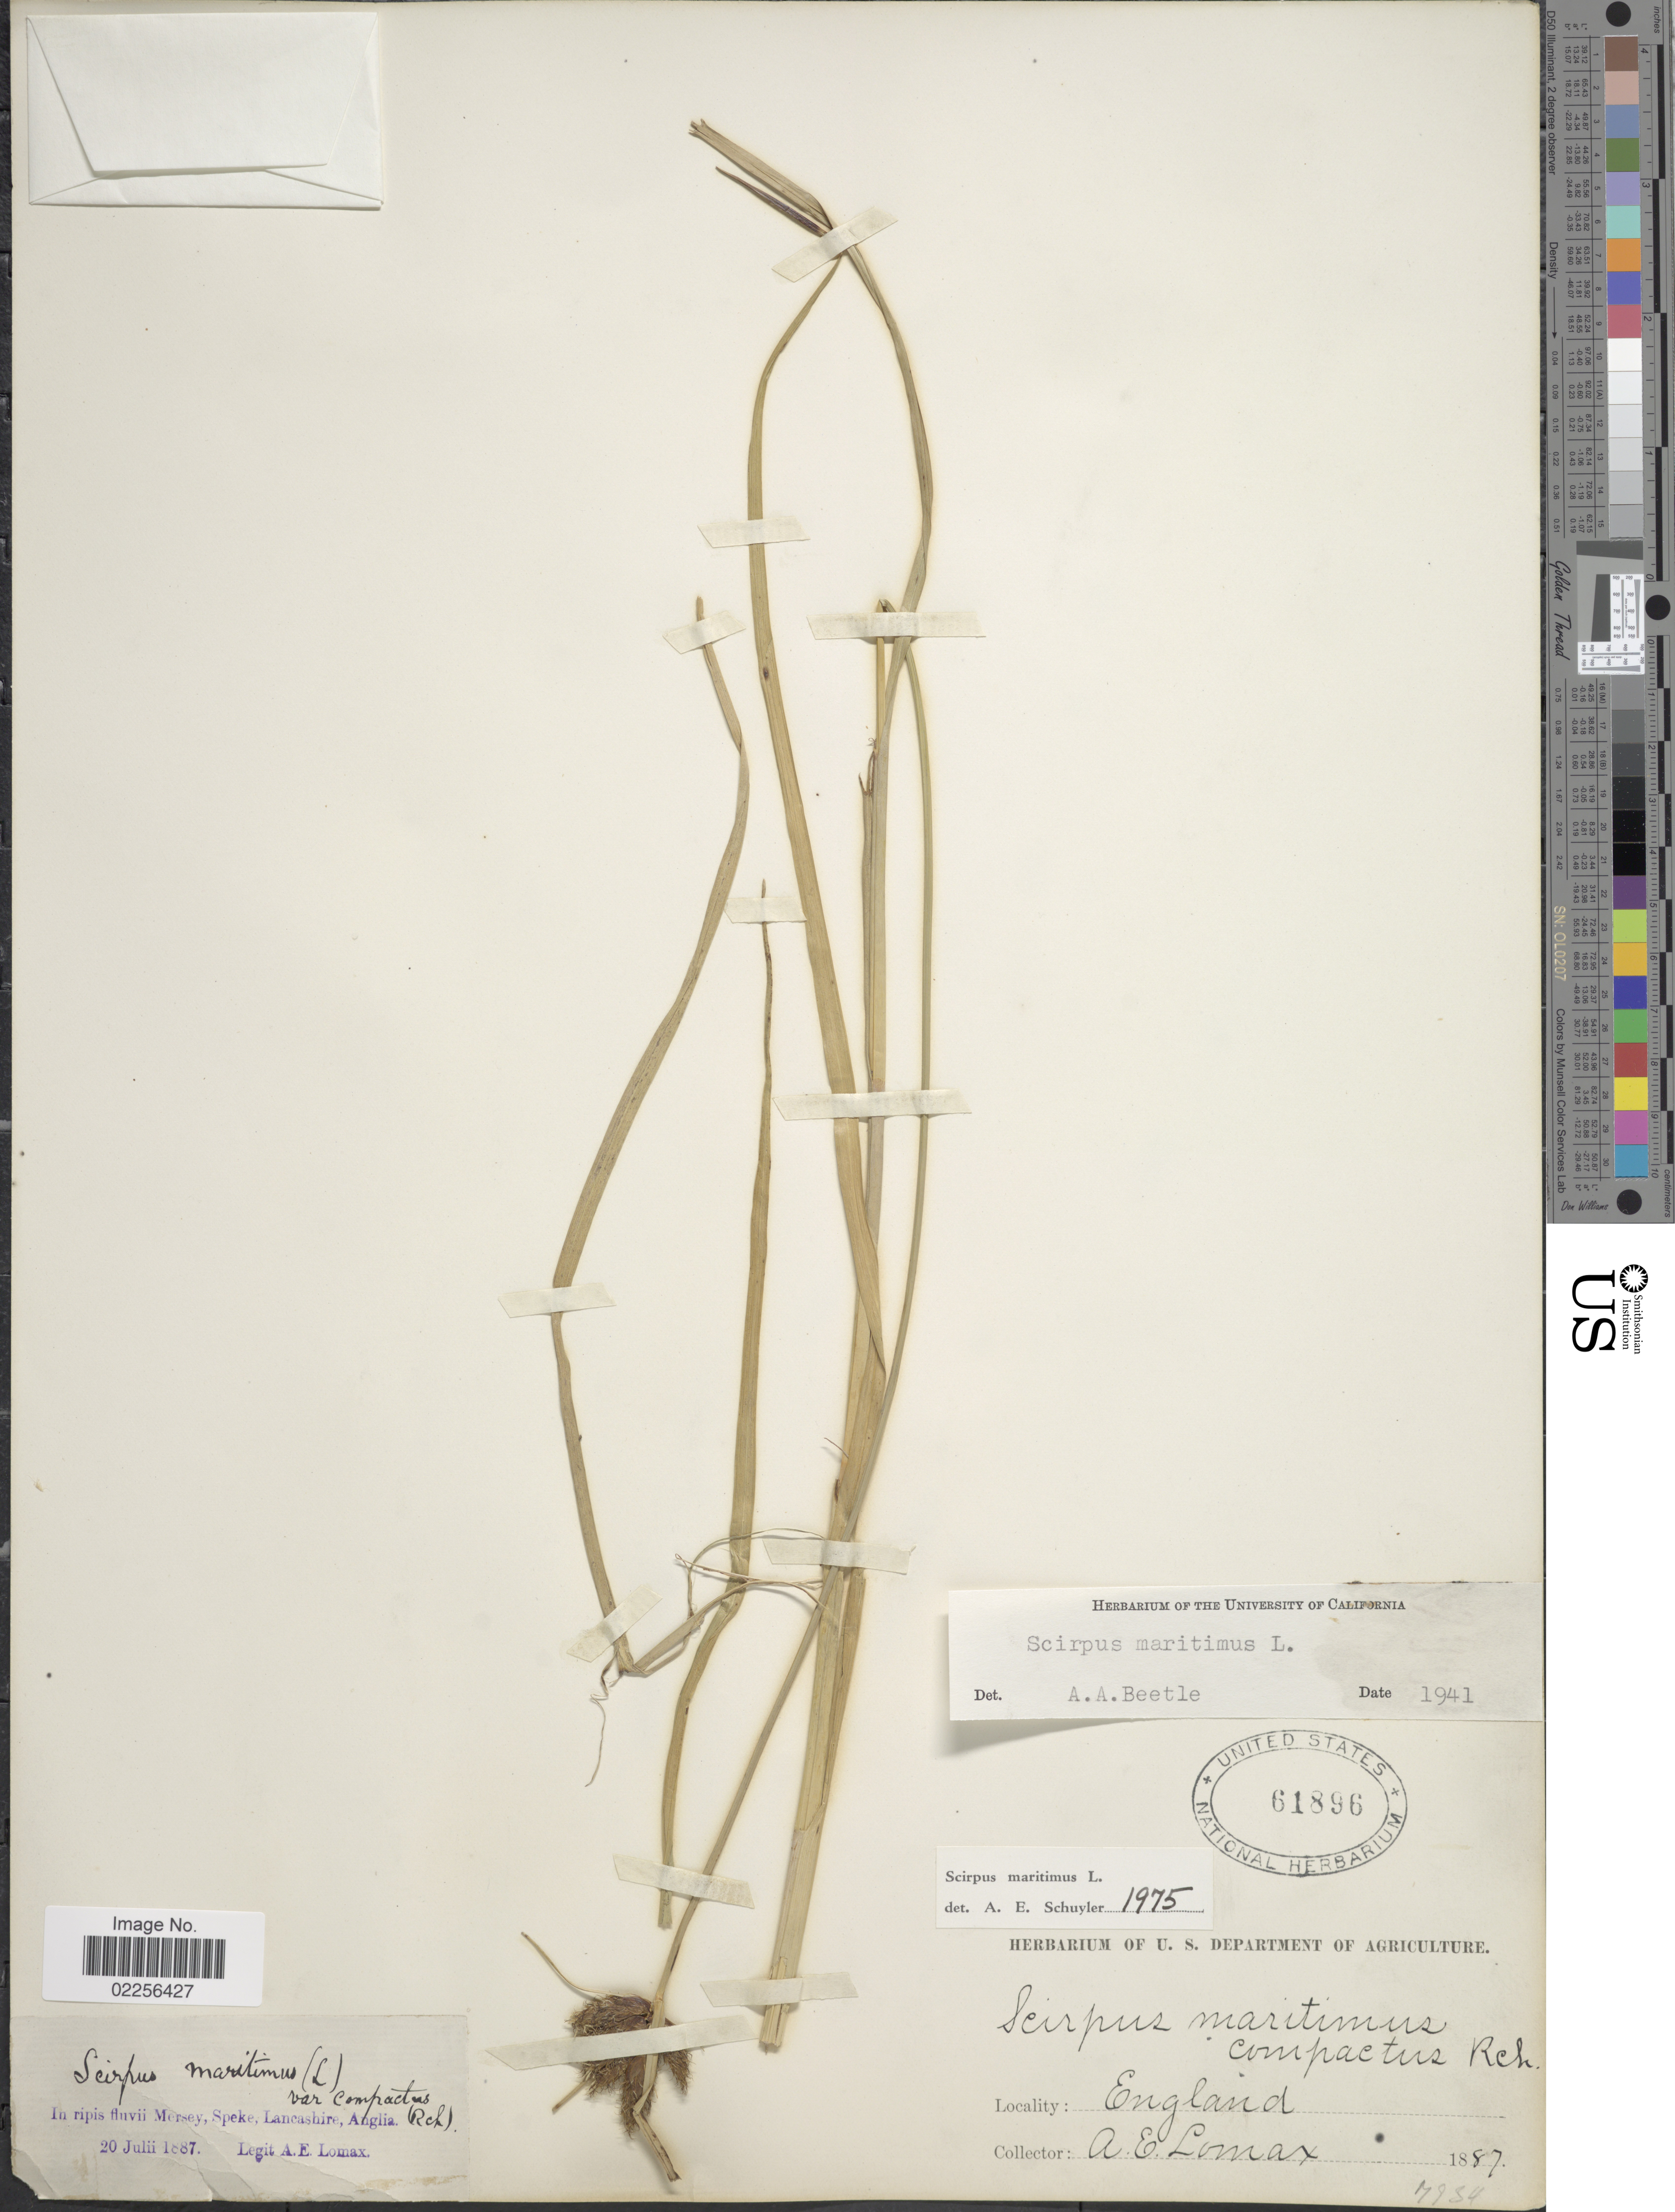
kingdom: Plantae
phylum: Tracheophyta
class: Liliopsida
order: Poales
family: Cyperaceae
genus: Bolboschoenus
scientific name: Bolboschoenus maritimus subsp. maritimus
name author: (L.) Palla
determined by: Strong, Mark T., (BOT), Smithsonian Institution - National Museum of Natural History (UNITED STATES)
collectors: A. Lomax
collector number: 7934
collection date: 1887-07-20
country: United Kingdom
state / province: England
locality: Mersey, Speke, Lancashire, Anglia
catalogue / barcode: US 61896